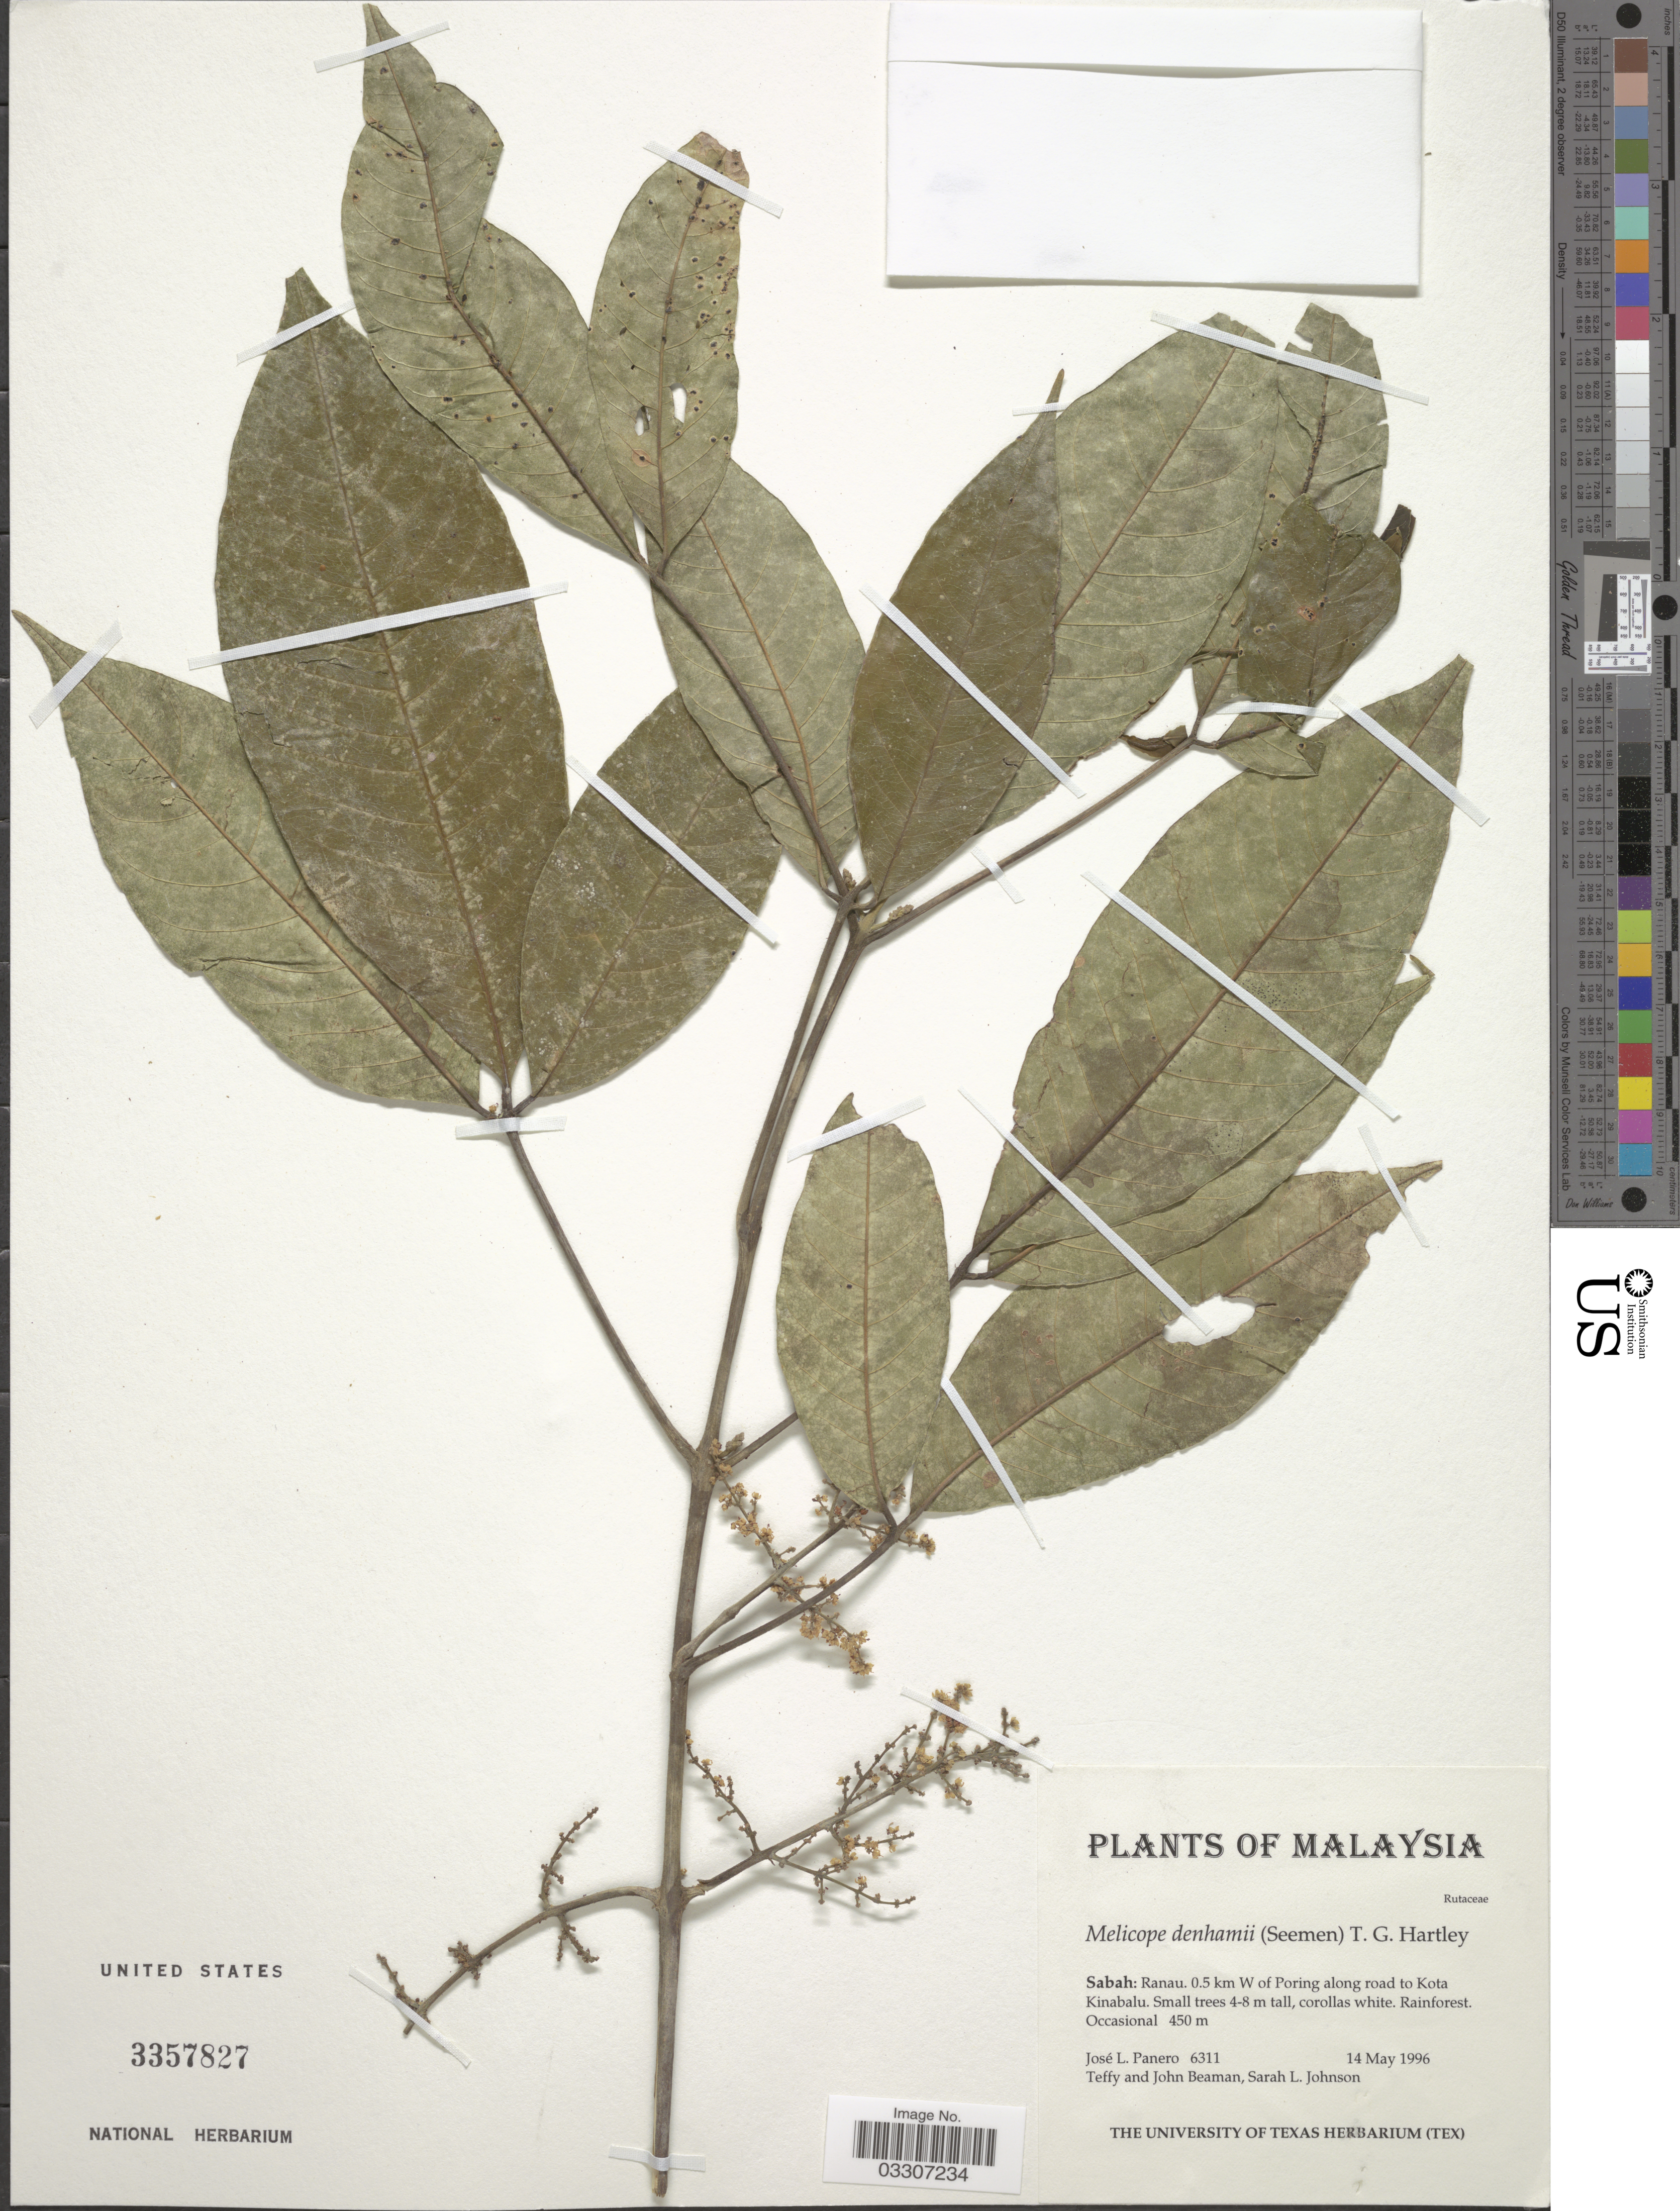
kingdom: Plantae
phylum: Tracheophyta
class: Magnoliopsida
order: Sapindales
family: Rutaceae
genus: Melicope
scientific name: Melicope denhamii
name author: (Seem.) T.G. Hartley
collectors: J. L. Panero, T. Beaman, J. H. Beaman & S. Johnson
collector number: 6311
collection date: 1996-05-14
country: Malaysia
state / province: Sabah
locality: Ranau. 0.5 km W of Poring along road to Kota Kinabalu.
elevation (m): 450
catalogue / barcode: US 3357827